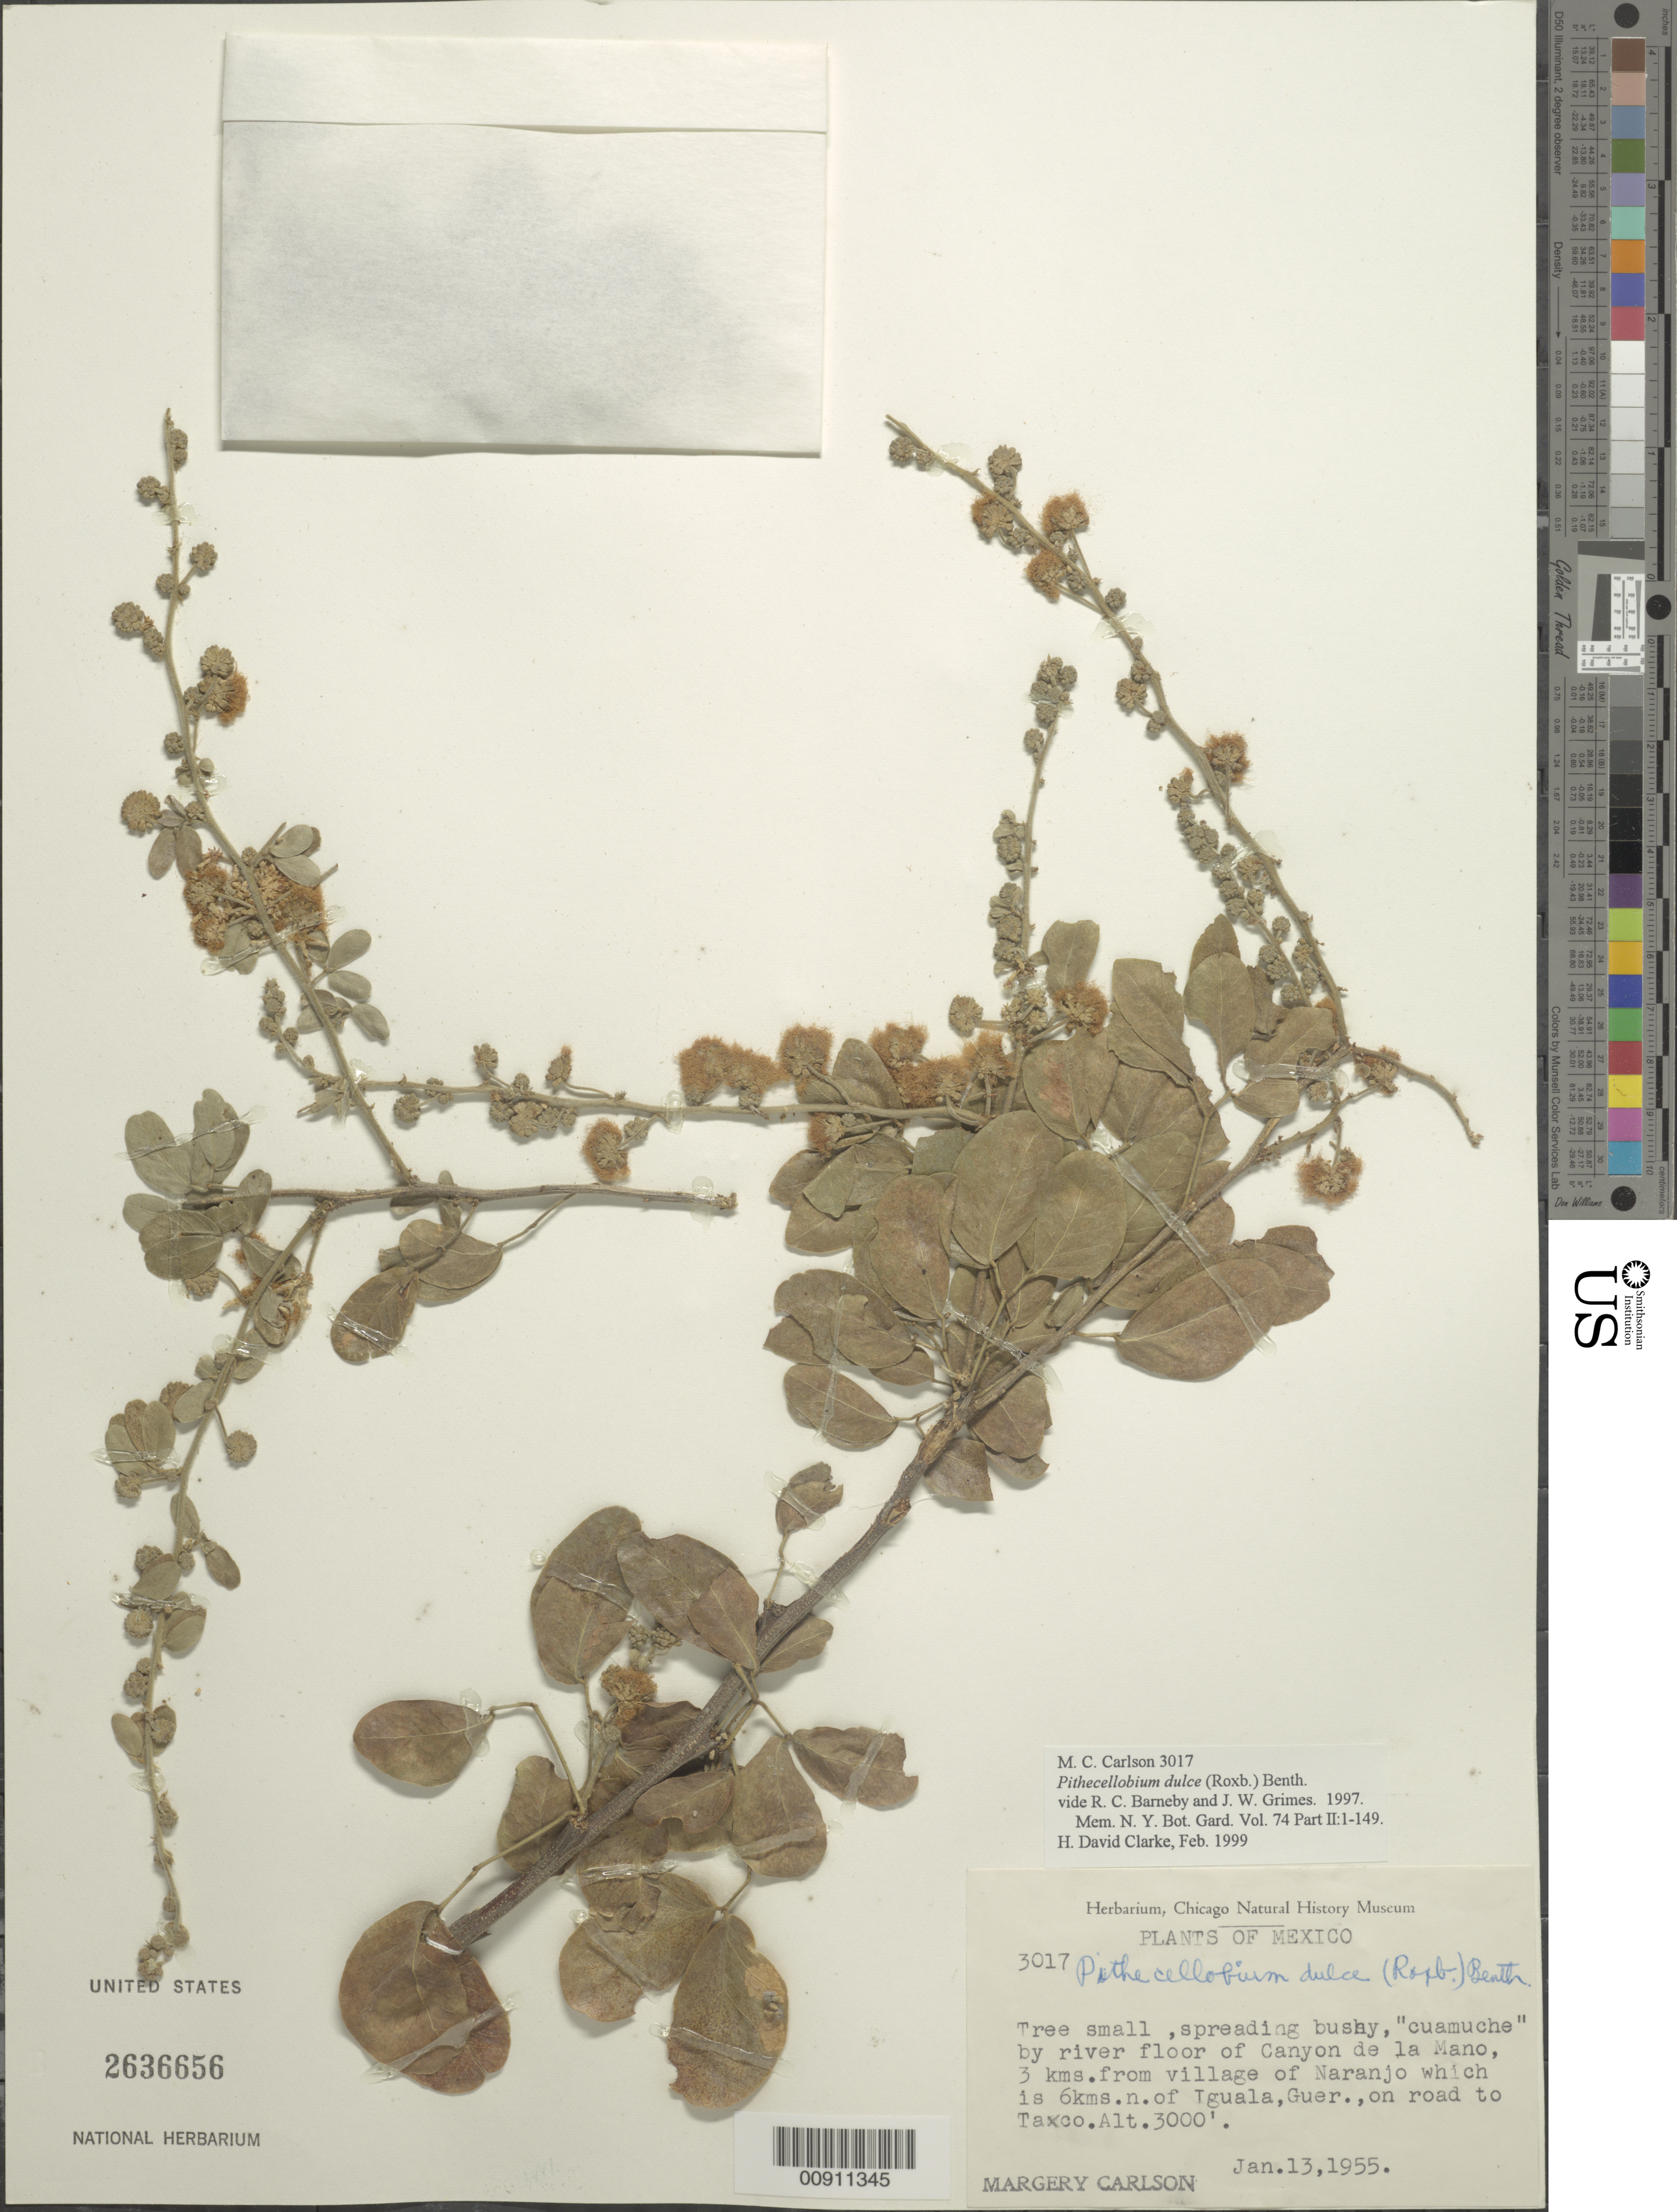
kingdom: Plantae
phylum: Tracheophyta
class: Magnoliopsida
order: Fabales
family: Fabaceae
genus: Pithecellobium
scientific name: Pithecellobium dulce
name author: (Roxb.) Benth.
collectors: M. C. Carlson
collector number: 3017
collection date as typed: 13 Jan 1955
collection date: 1955-01-13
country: Mexico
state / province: Guerrero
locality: Canyon de la Mano, 3 km. from village of Naranjo, which is 6 km. N of Iguala, Guerrero on road to Taxco.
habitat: By river floor.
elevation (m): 914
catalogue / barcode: US 2636656